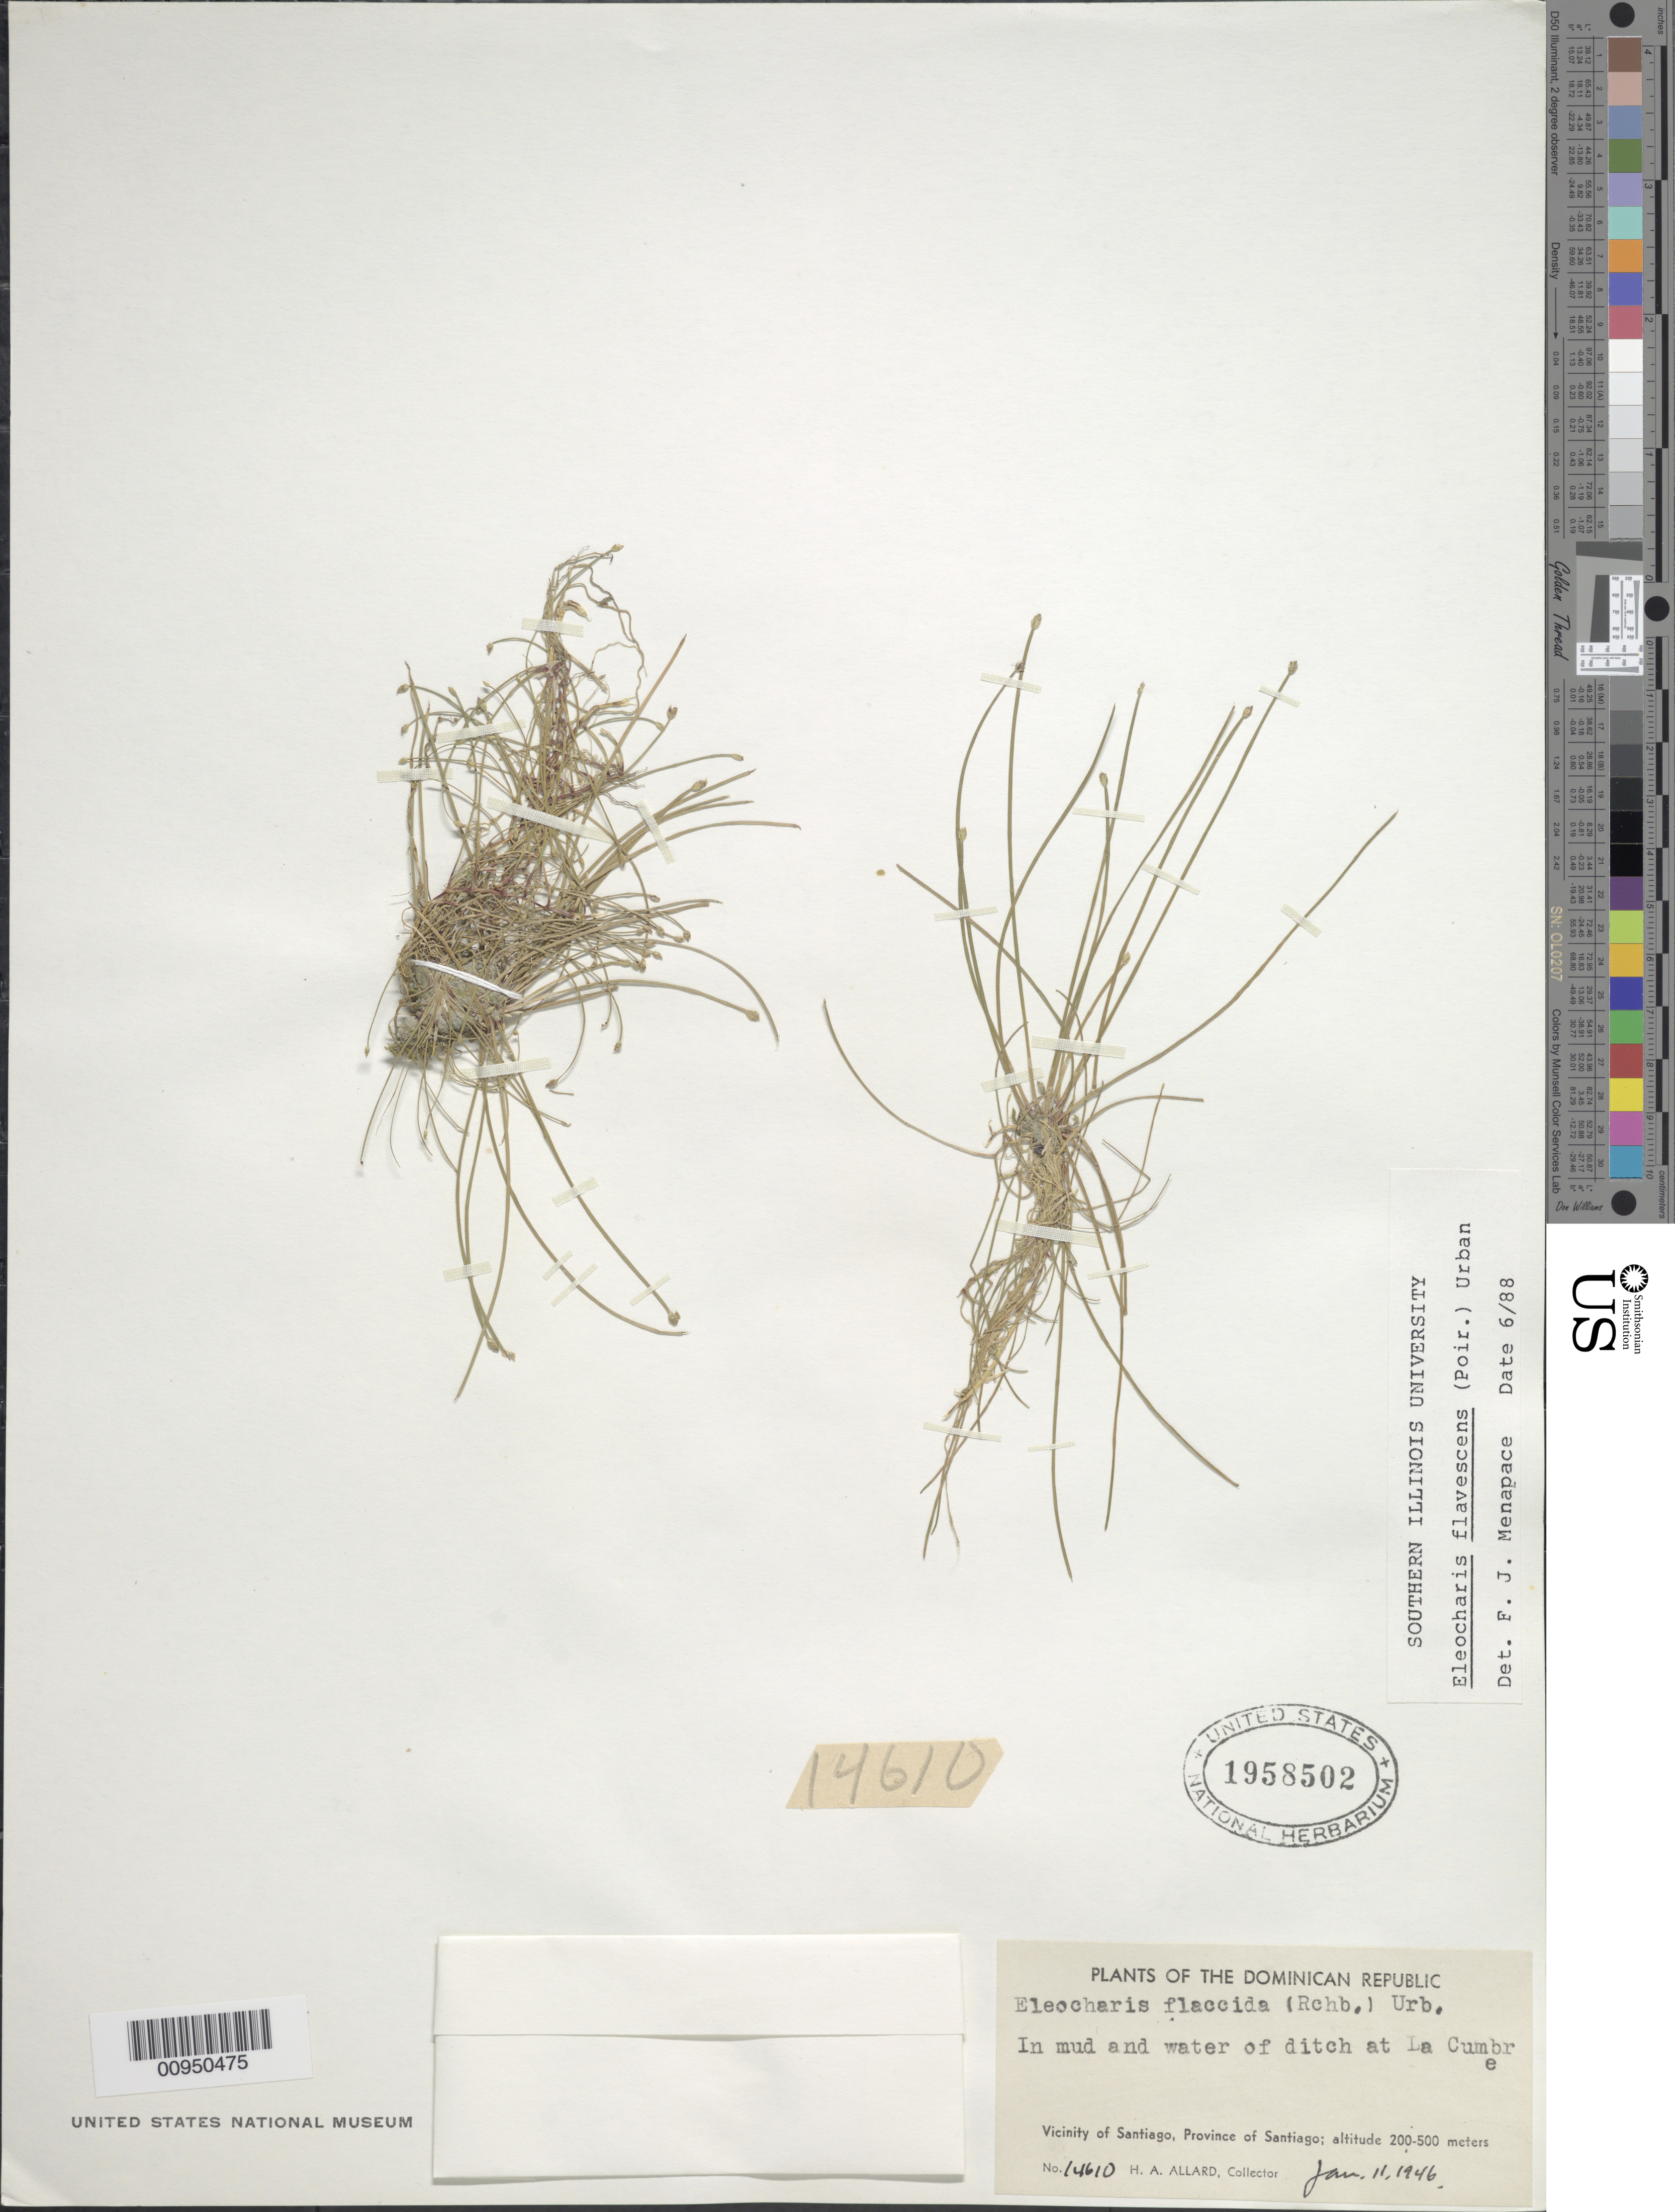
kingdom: Plantae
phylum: Tracheophyta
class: Liliopsida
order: Poales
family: Cyperaceae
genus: Eleocharis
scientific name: Eleocharis flavescens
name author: (Poir.) Urb.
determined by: Menapace, F. J.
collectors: H. A. Allard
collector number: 14610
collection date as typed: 11 Jan 1946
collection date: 1946-01-11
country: Dominican Republic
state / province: Santiago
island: Hispaniola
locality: Vicinity of Santiago, along ditch at La Cumbre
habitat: In mud and water along ditch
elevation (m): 200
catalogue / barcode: US 1958502